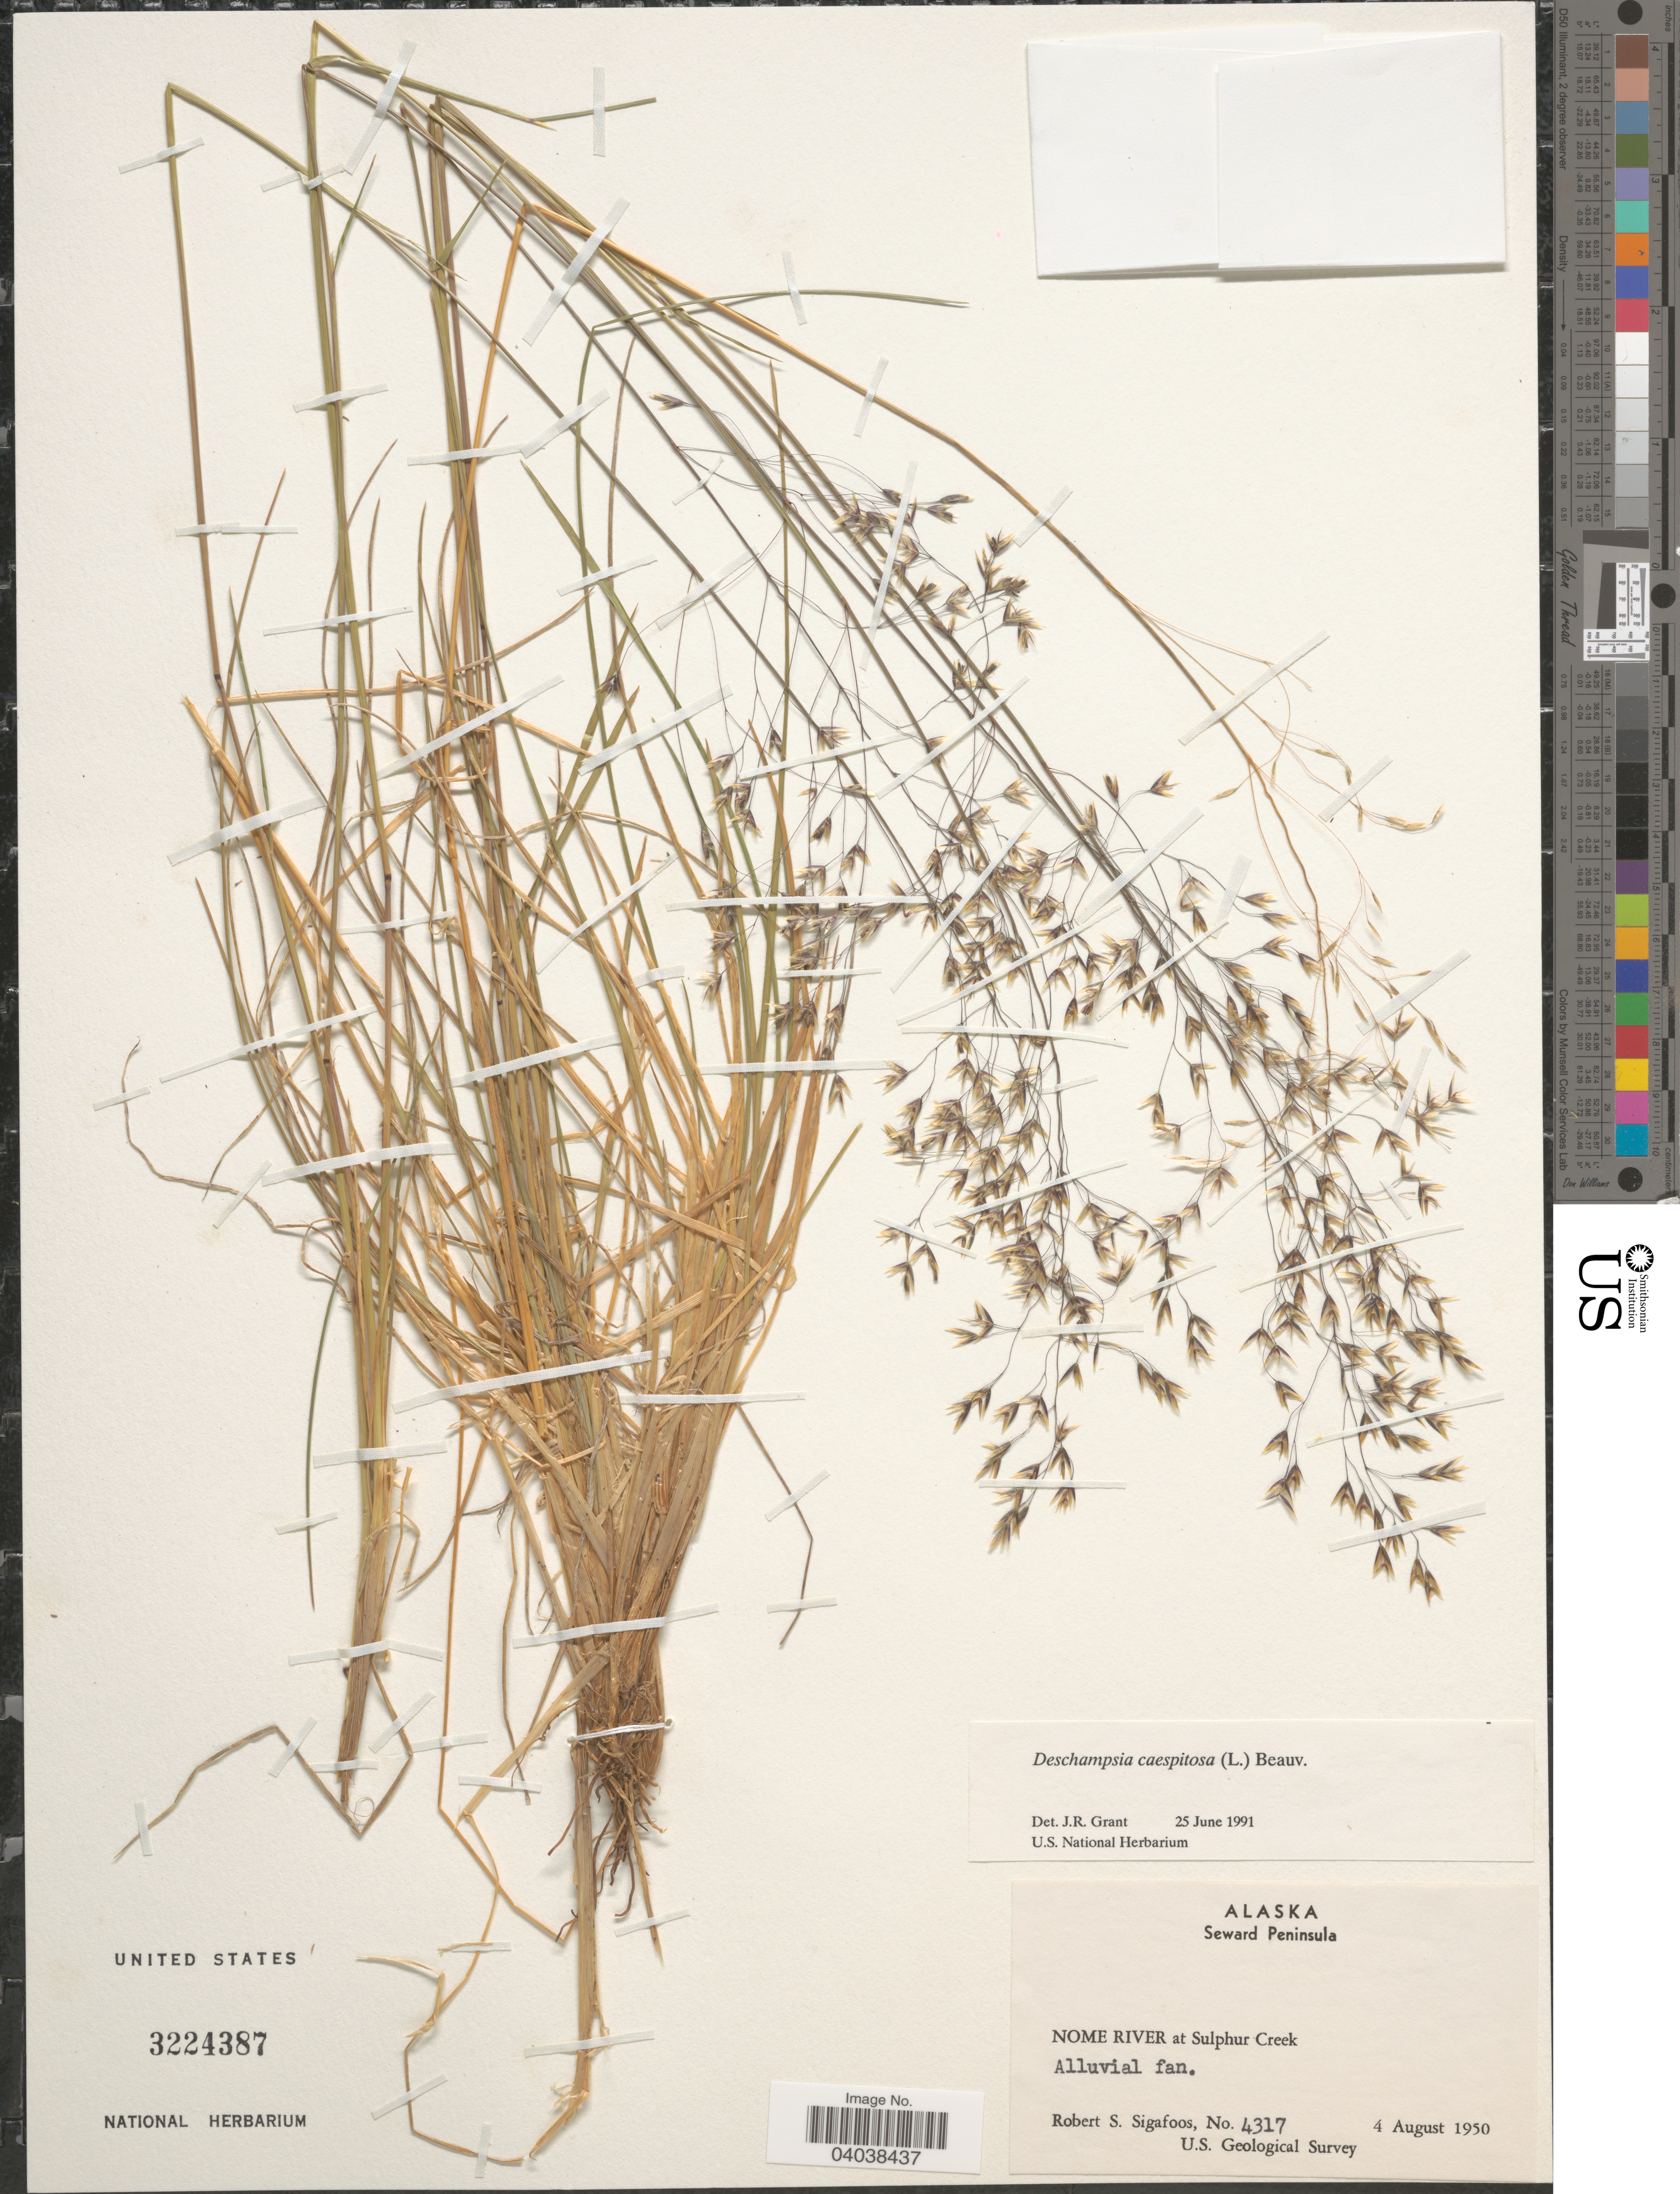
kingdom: Plantae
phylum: Tracheophyta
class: Liliopsida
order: Poales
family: Poaceae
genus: Deschampsia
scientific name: Deschampsia cespitosa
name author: (L.) P. Beauv.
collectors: R. Sigafoos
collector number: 4317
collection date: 1950-08-04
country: United States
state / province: Alaska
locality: Seward Peninsula. Nome River at Sulphur Creek.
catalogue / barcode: US 3224387